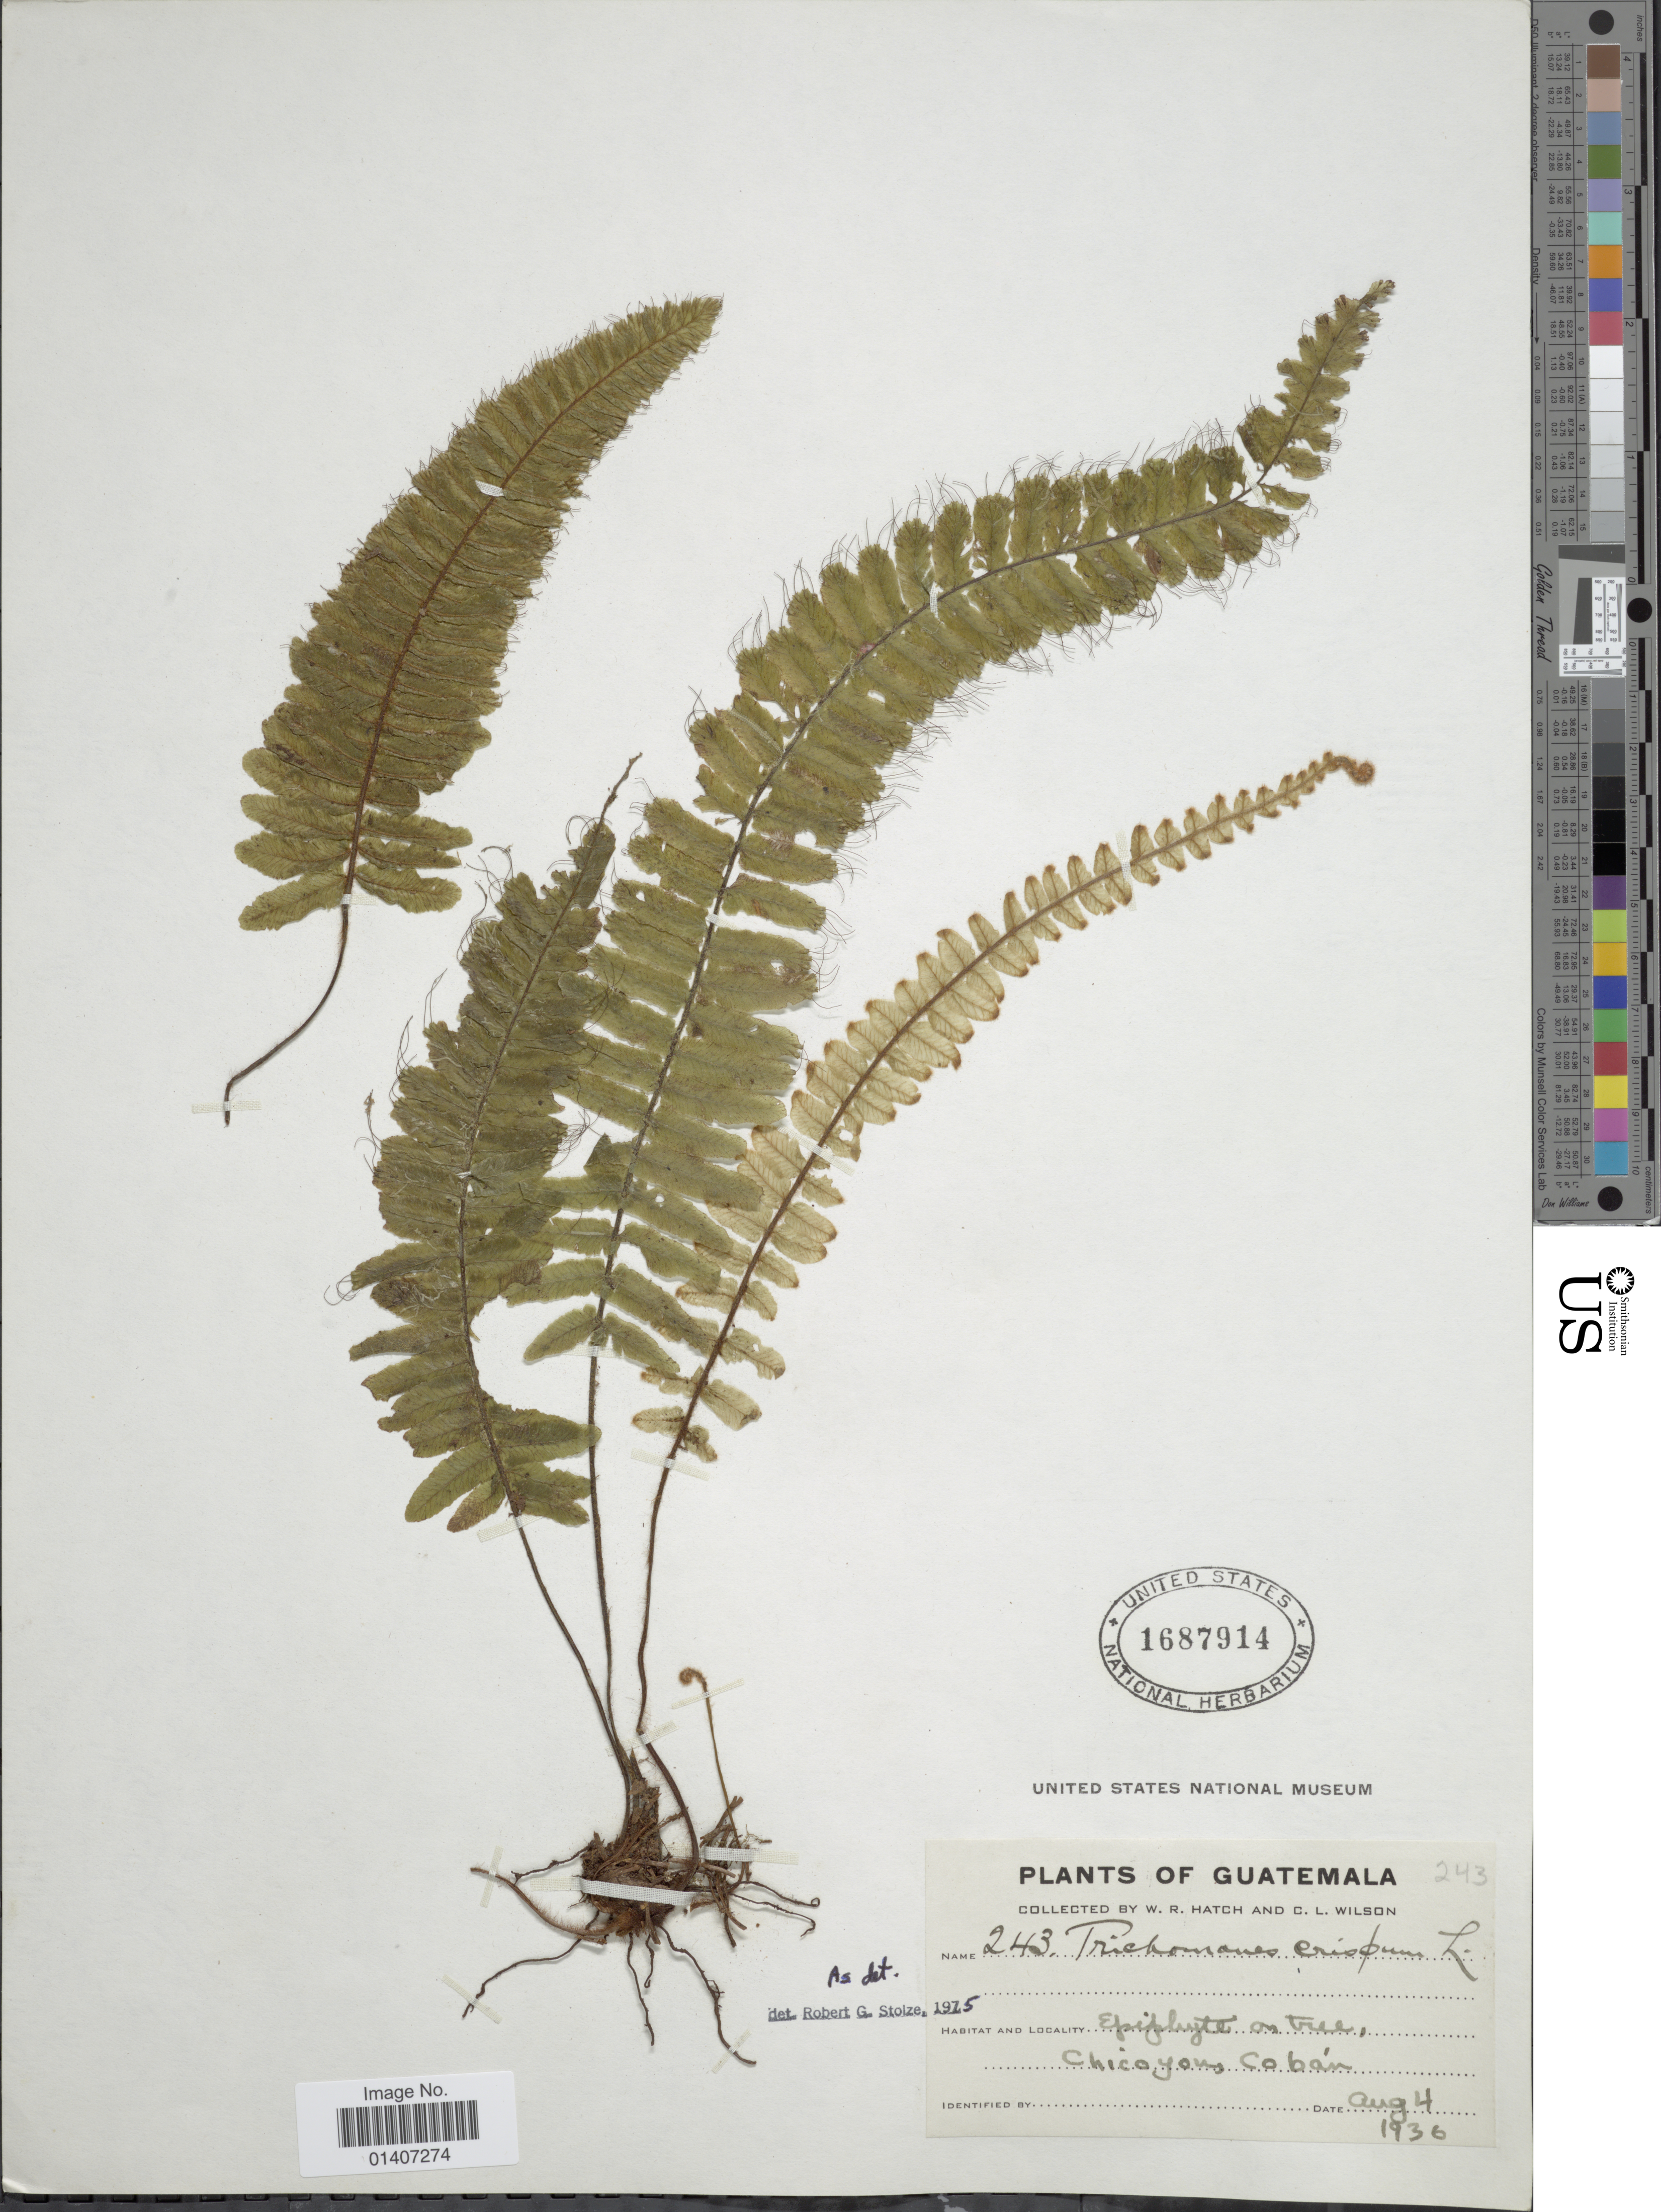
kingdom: Plantae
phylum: Tracheophyta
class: Polypodiopsida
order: Hymenophyllales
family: Hymenophyllaceae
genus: Trichomanes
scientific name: Trichomanes crispum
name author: L.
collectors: W. Hatch & C. L. Wilson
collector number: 243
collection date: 1936-08-04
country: Guatemala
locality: Chicoyous Cobán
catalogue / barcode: US 1687914